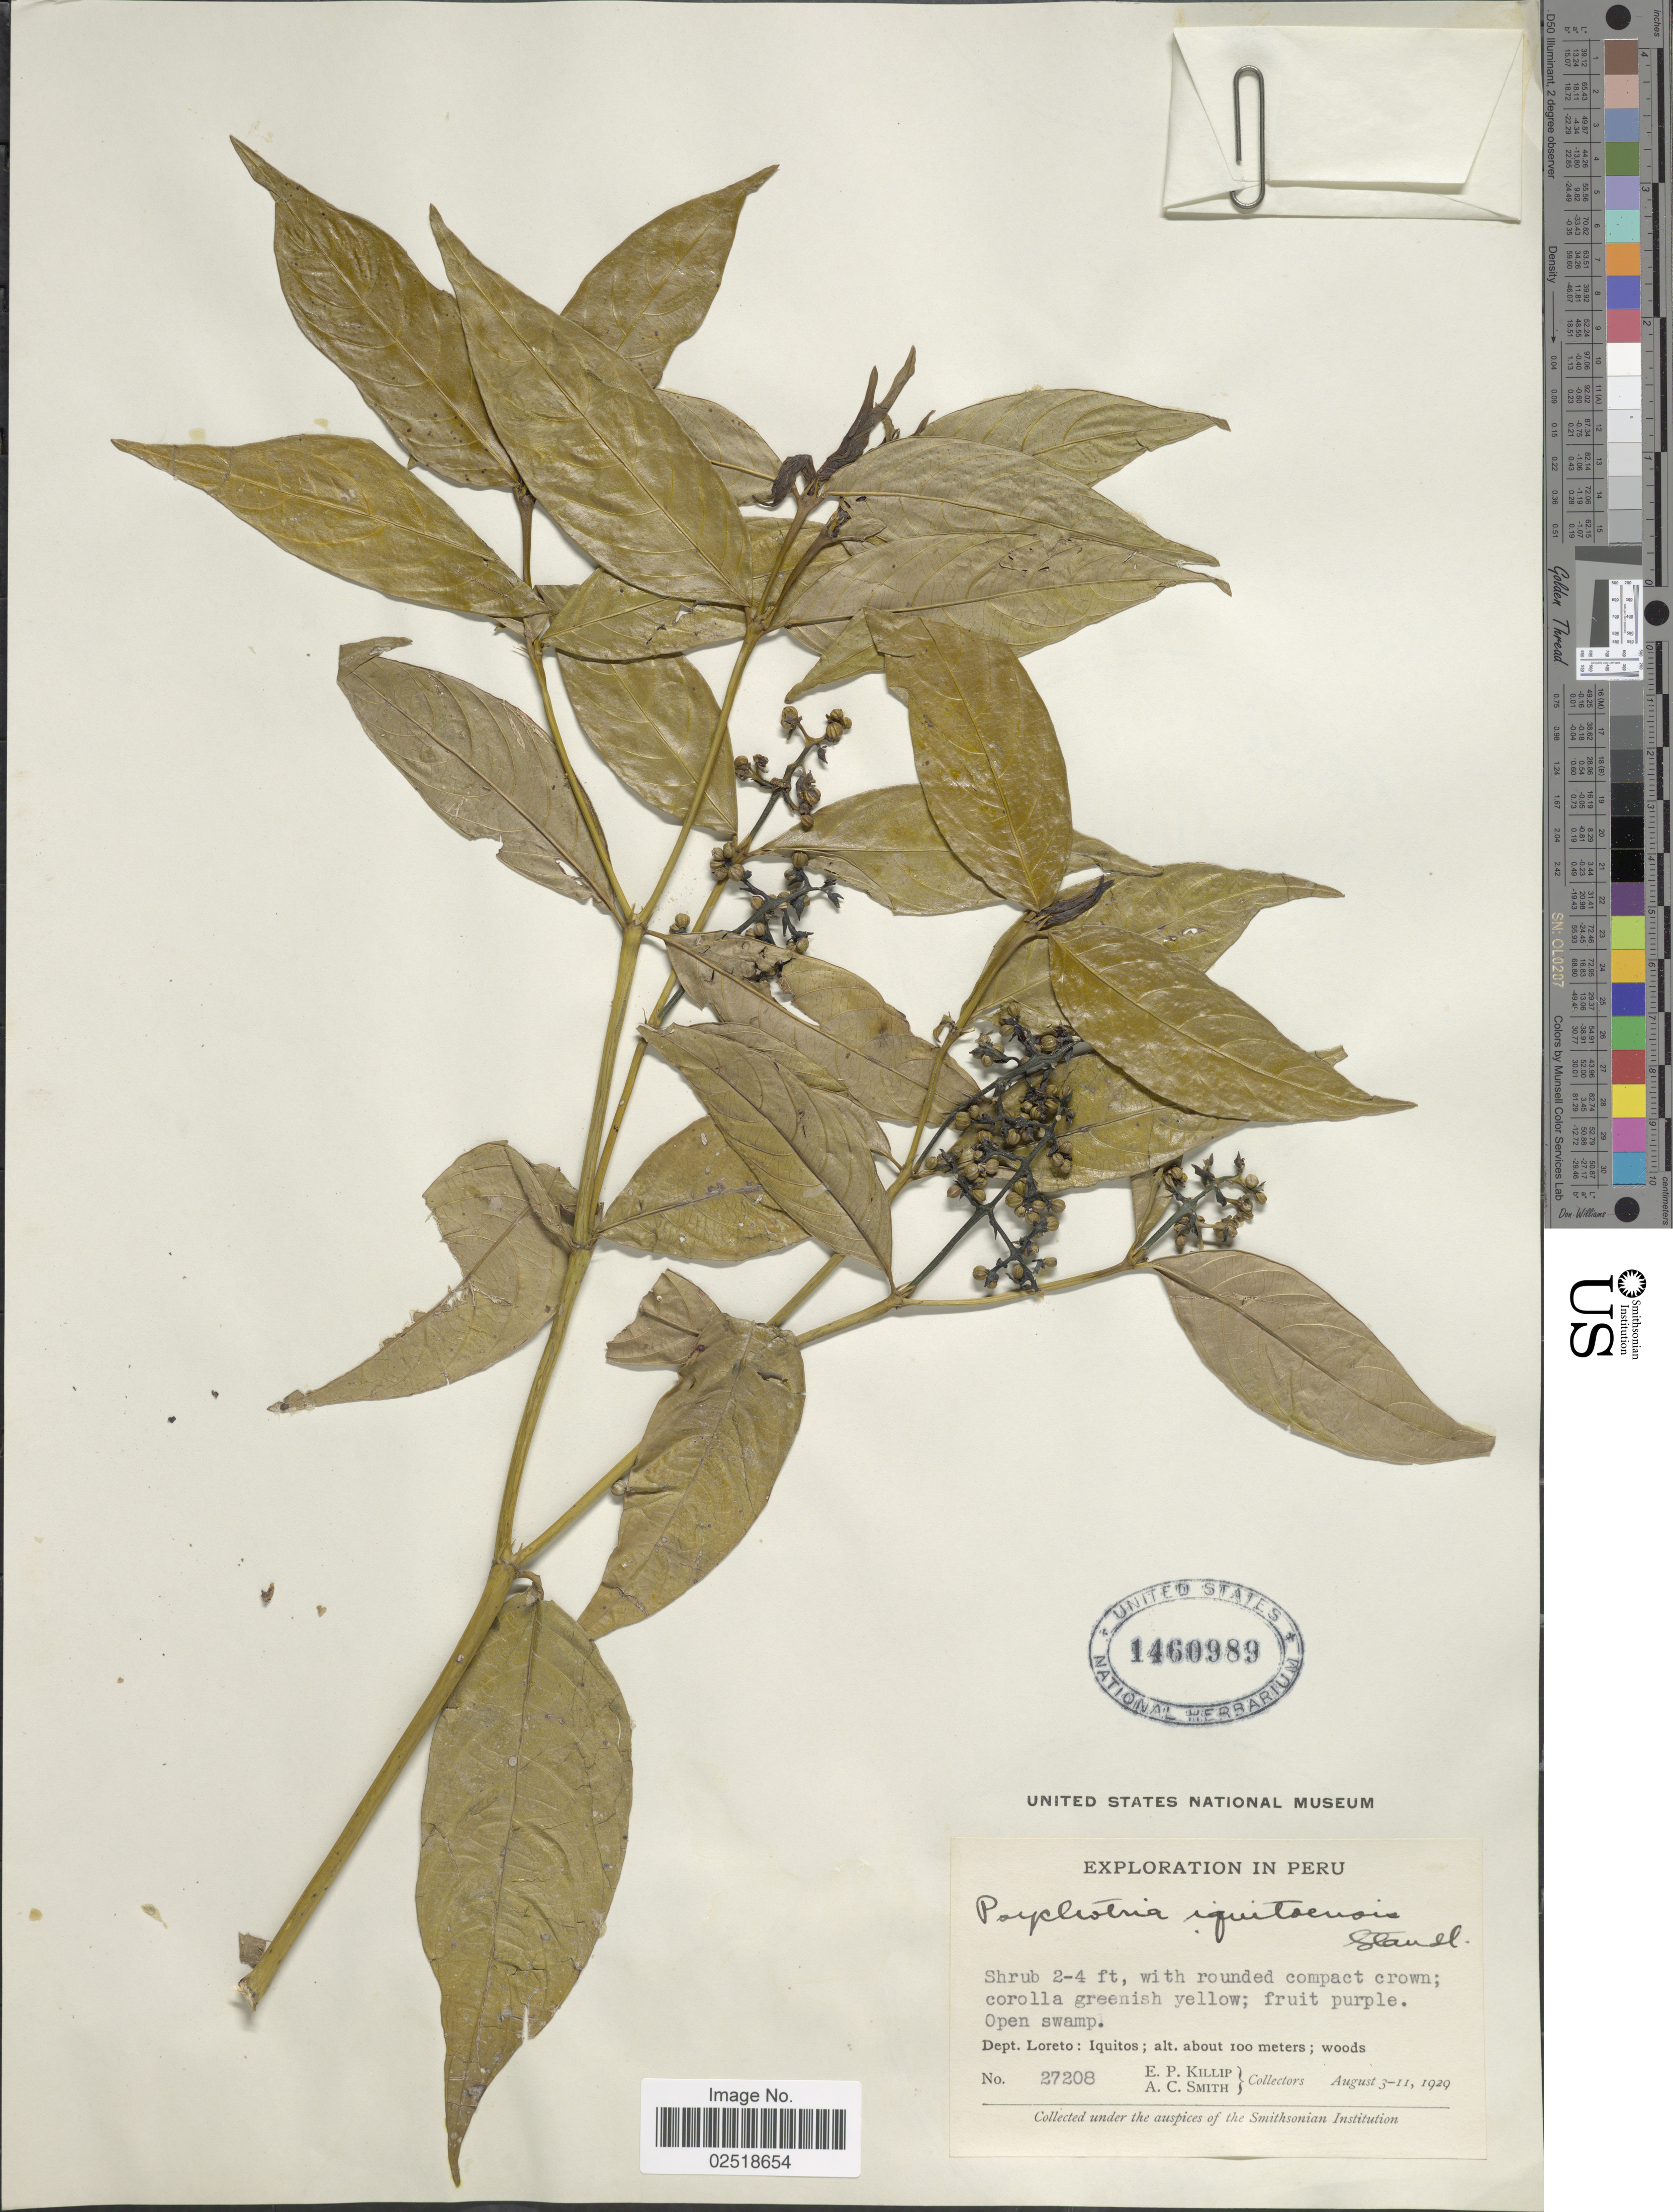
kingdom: Plantae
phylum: Tracheophyta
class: Magnoliopsida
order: Gentianales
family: Rubiaceae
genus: Psychotria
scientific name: Psychotria brachybotrya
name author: Müll. Arg.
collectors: E. P. Killip & A. C. Smith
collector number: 27208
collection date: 1929-08-03/1929-10-11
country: Peru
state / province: Loreto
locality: Open swamps, Dept. Loreto: Iquitos; woods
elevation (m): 100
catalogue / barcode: US 1460989